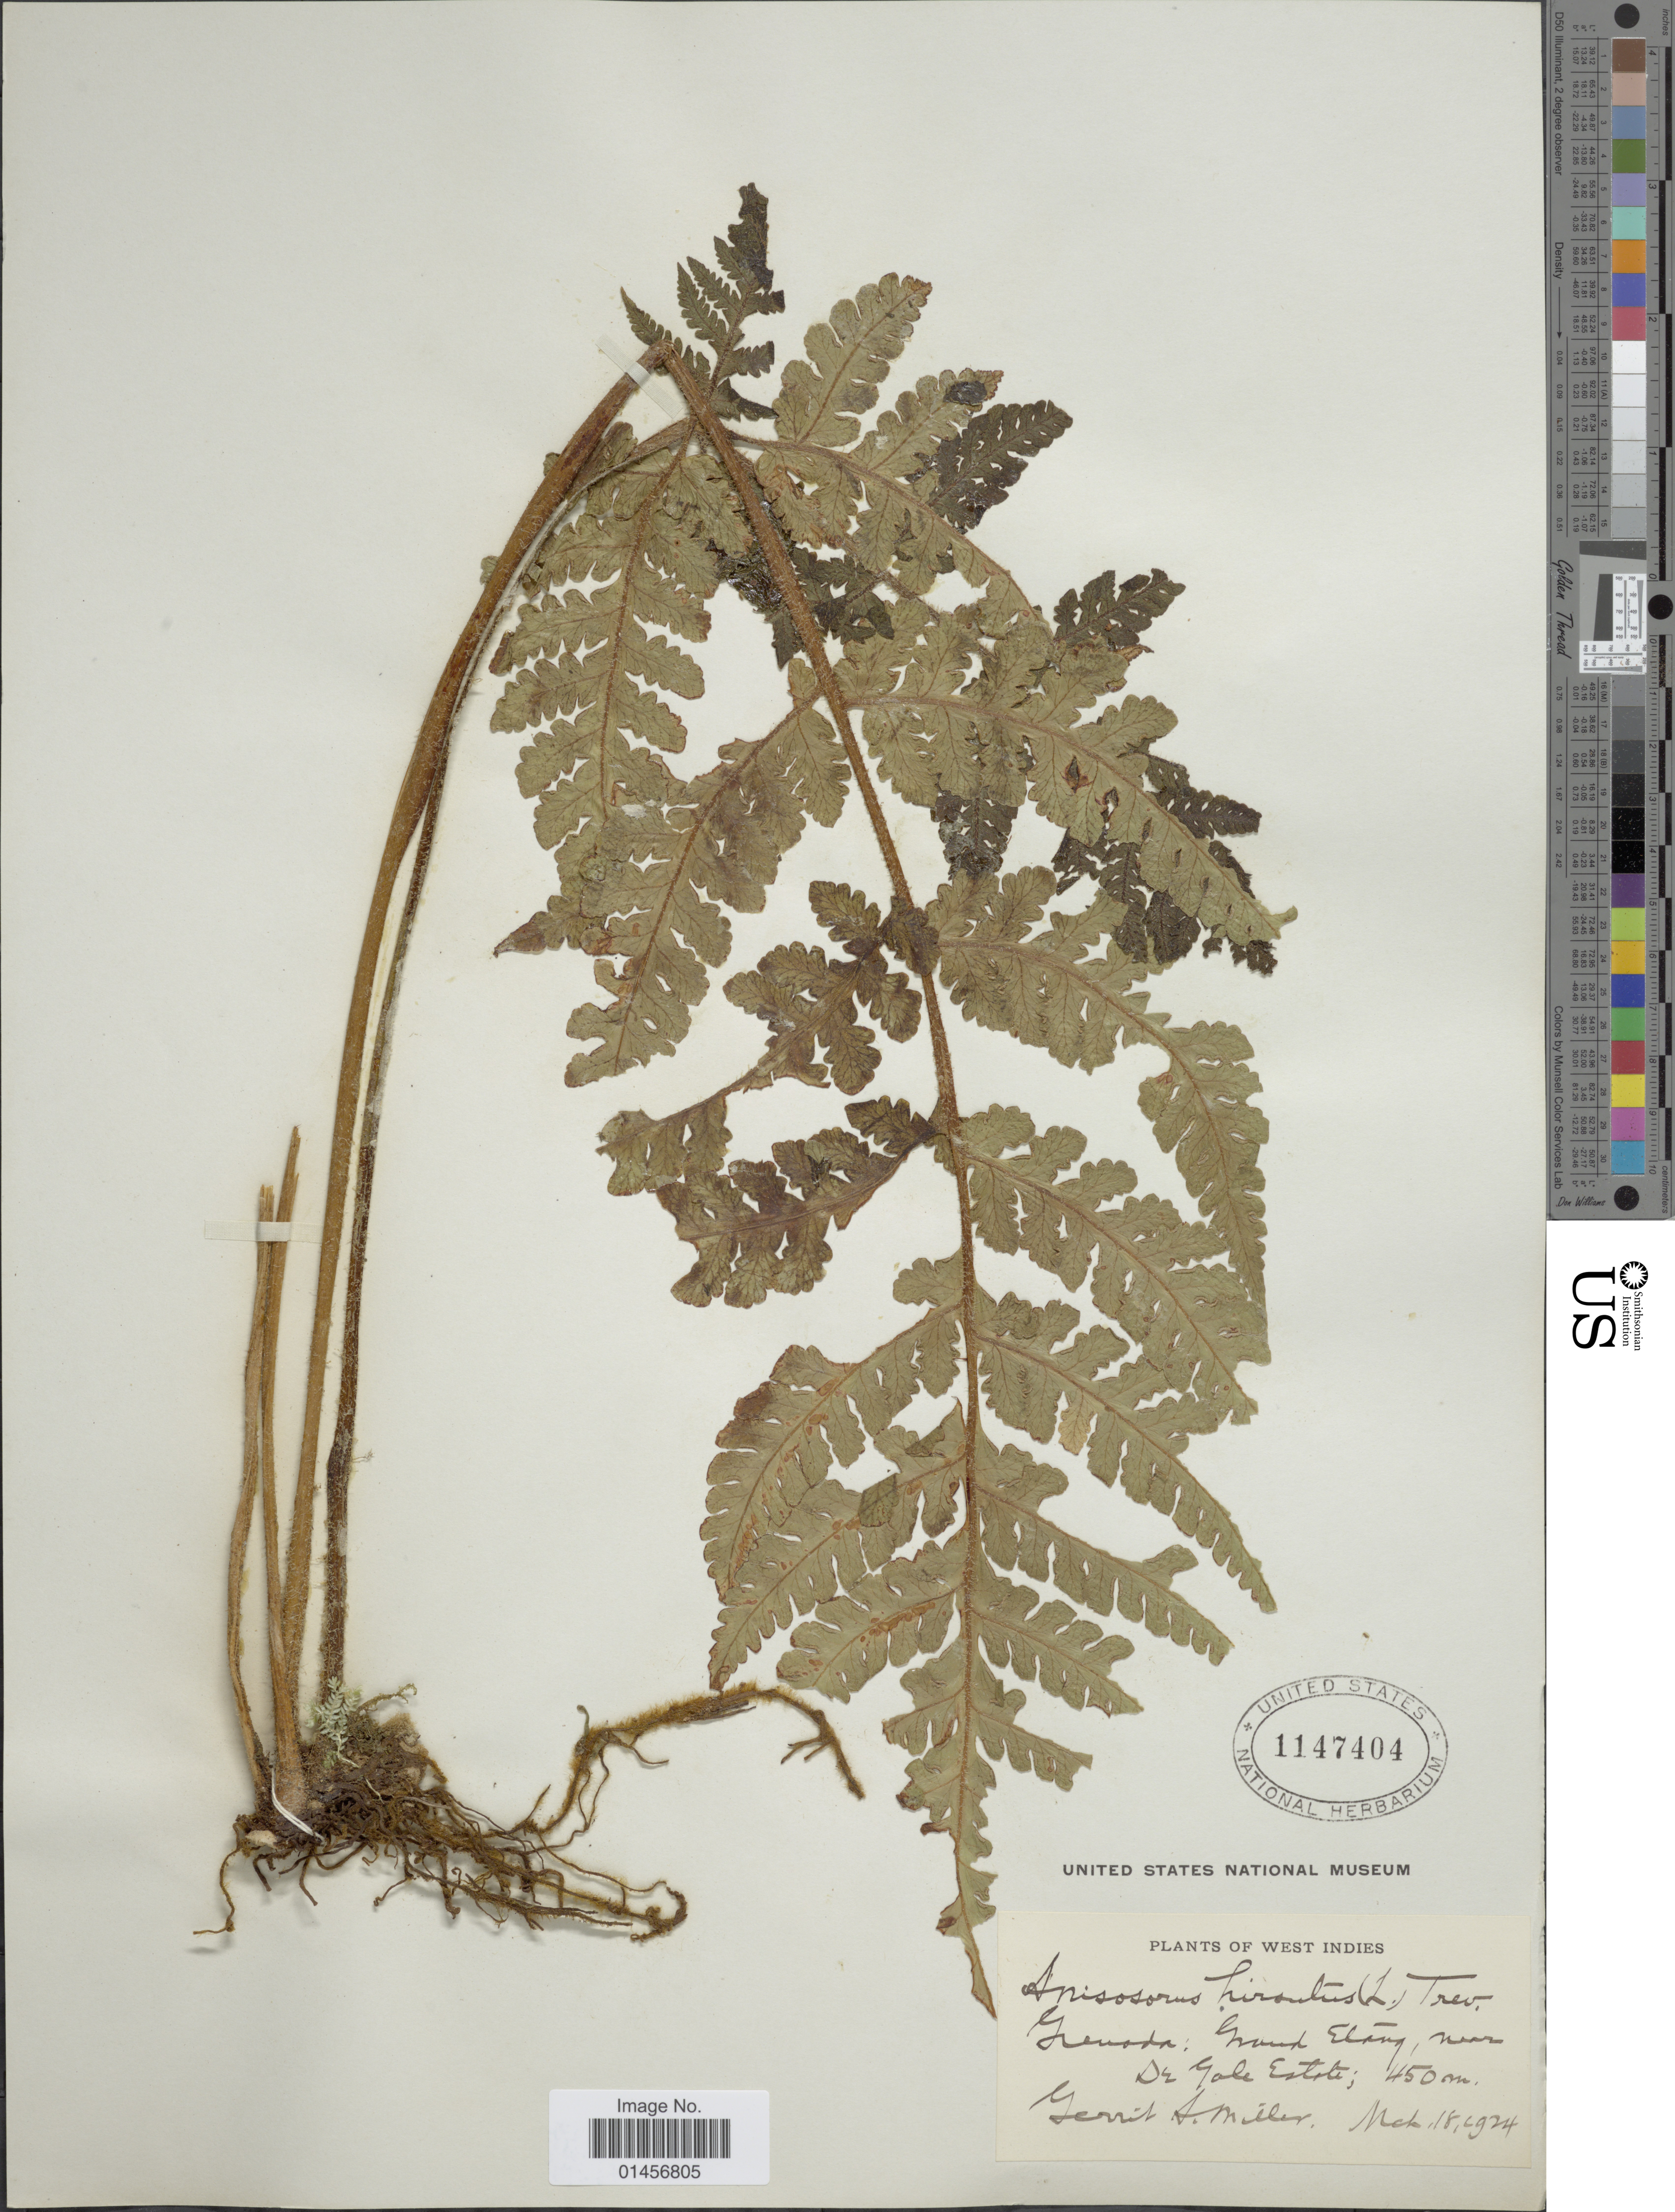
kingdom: Plantae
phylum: Tracheophyta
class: Polypodiopsida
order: Polypodiales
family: Lonchitidaceae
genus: Lonchitis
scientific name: Lonchitis hirsuta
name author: L.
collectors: G. S. Miller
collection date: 1924-03-18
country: Grenada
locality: West Indies, Grand Etang, near Dr. Gale Estate.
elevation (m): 450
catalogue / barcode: US 1147404